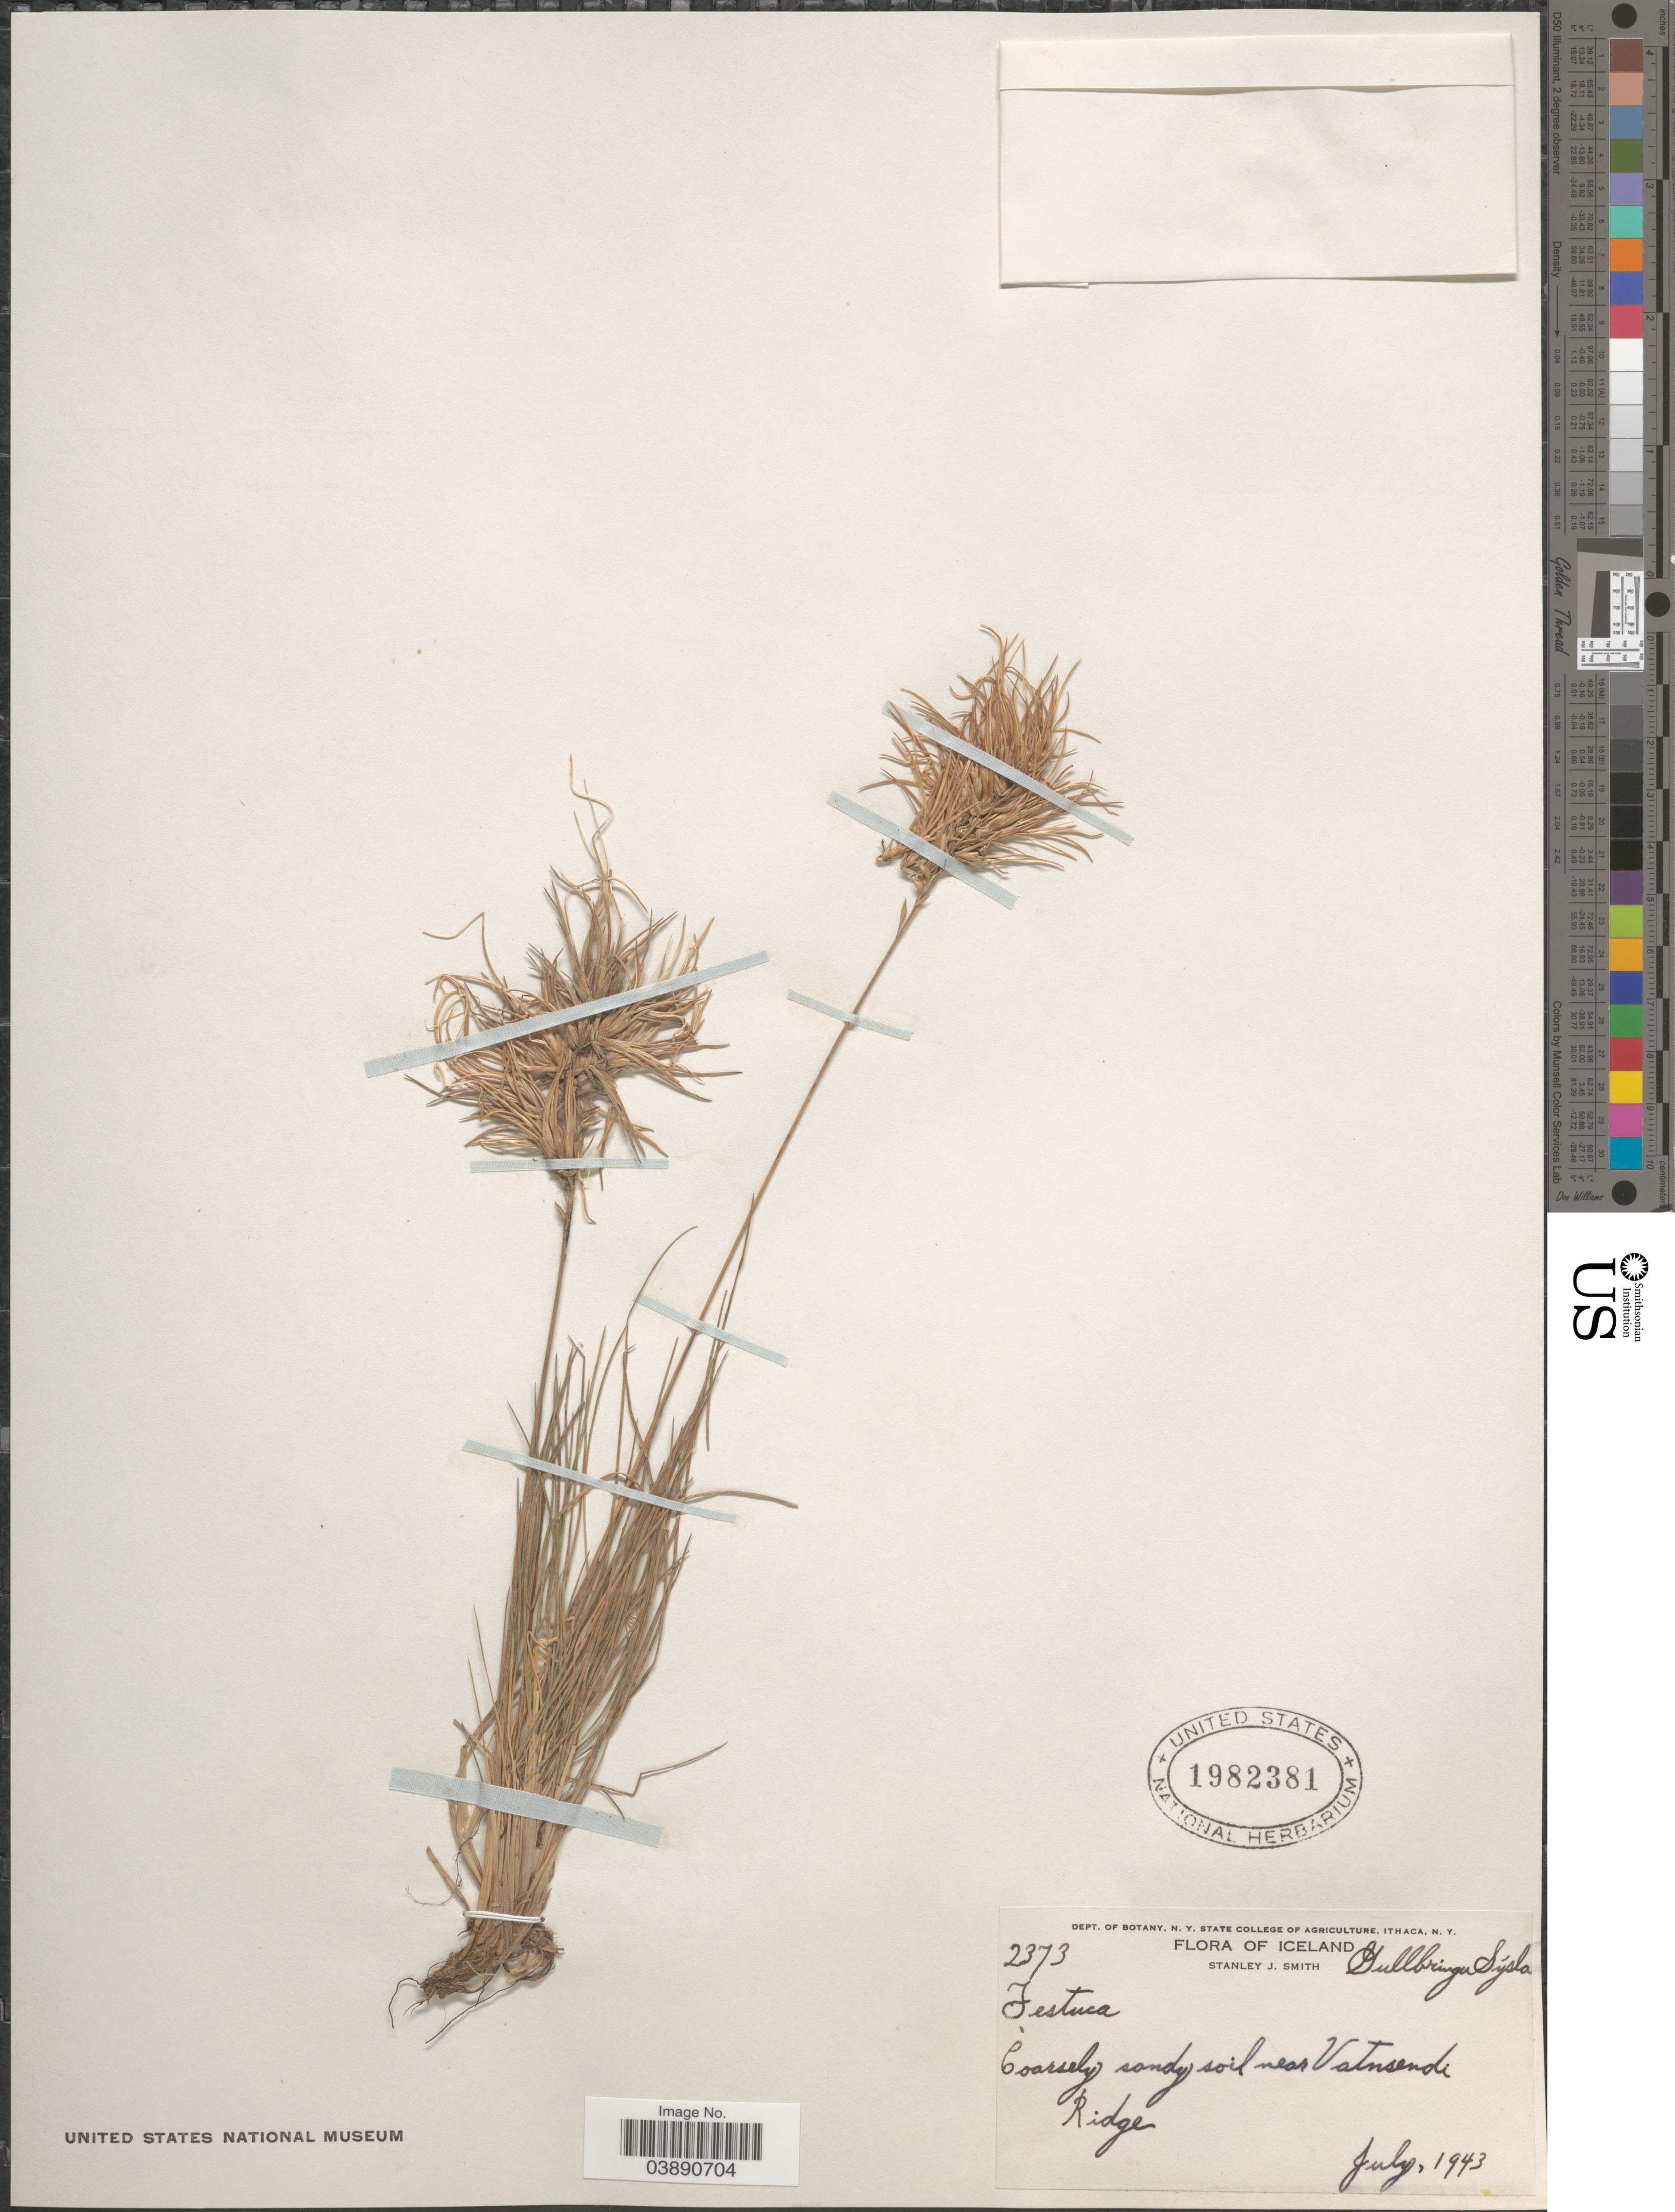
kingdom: Plantae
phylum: Tracheophyta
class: Liliopsida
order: Poales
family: Poaceae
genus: Festuca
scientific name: Festuca sp.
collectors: S. Smith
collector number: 2373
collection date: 1943-07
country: Iceland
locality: Coarsely sandy soil near Vatnsendi Ridge.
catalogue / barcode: US 1982381